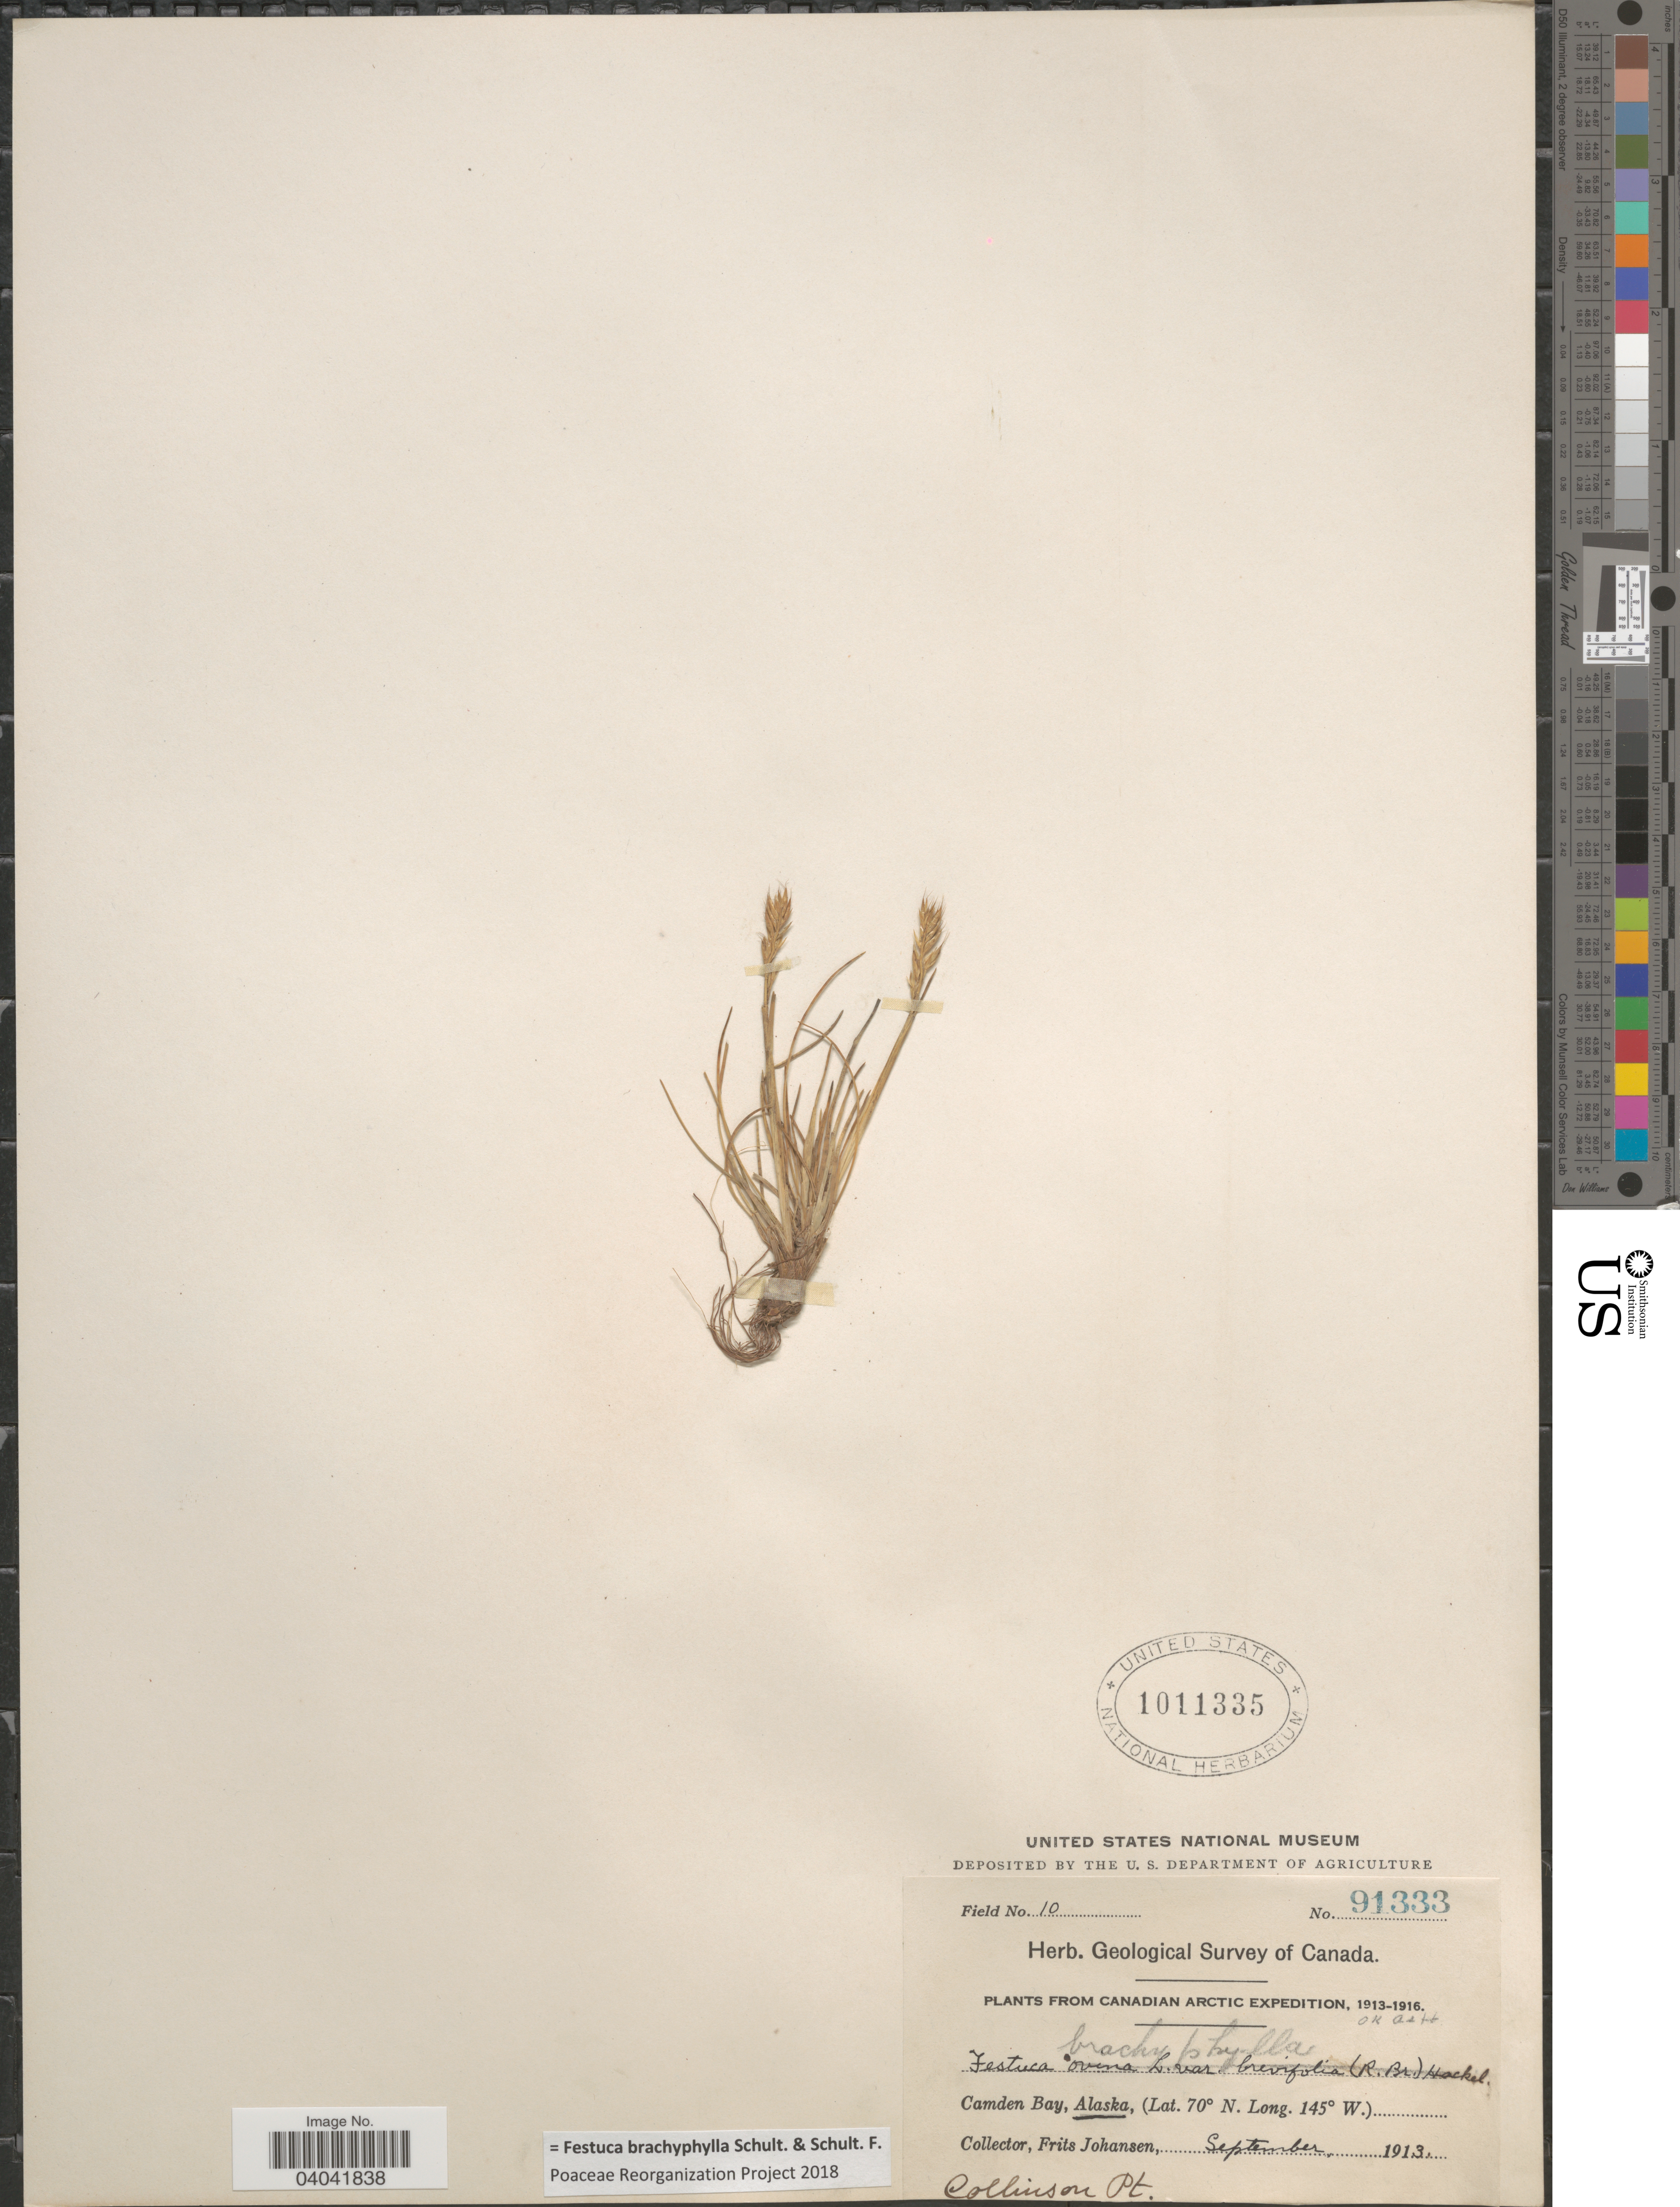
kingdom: Plantae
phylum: Tracheophyta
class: Liliopsida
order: Poales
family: Poaceae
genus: Festuca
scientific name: Festuca brachyphylla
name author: Schult. & Schult. f.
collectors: F. Johansen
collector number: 91333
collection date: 1913-09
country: United States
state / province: Alaska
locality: Camden Bay. Collinson Pt.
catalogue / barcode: US 1011335